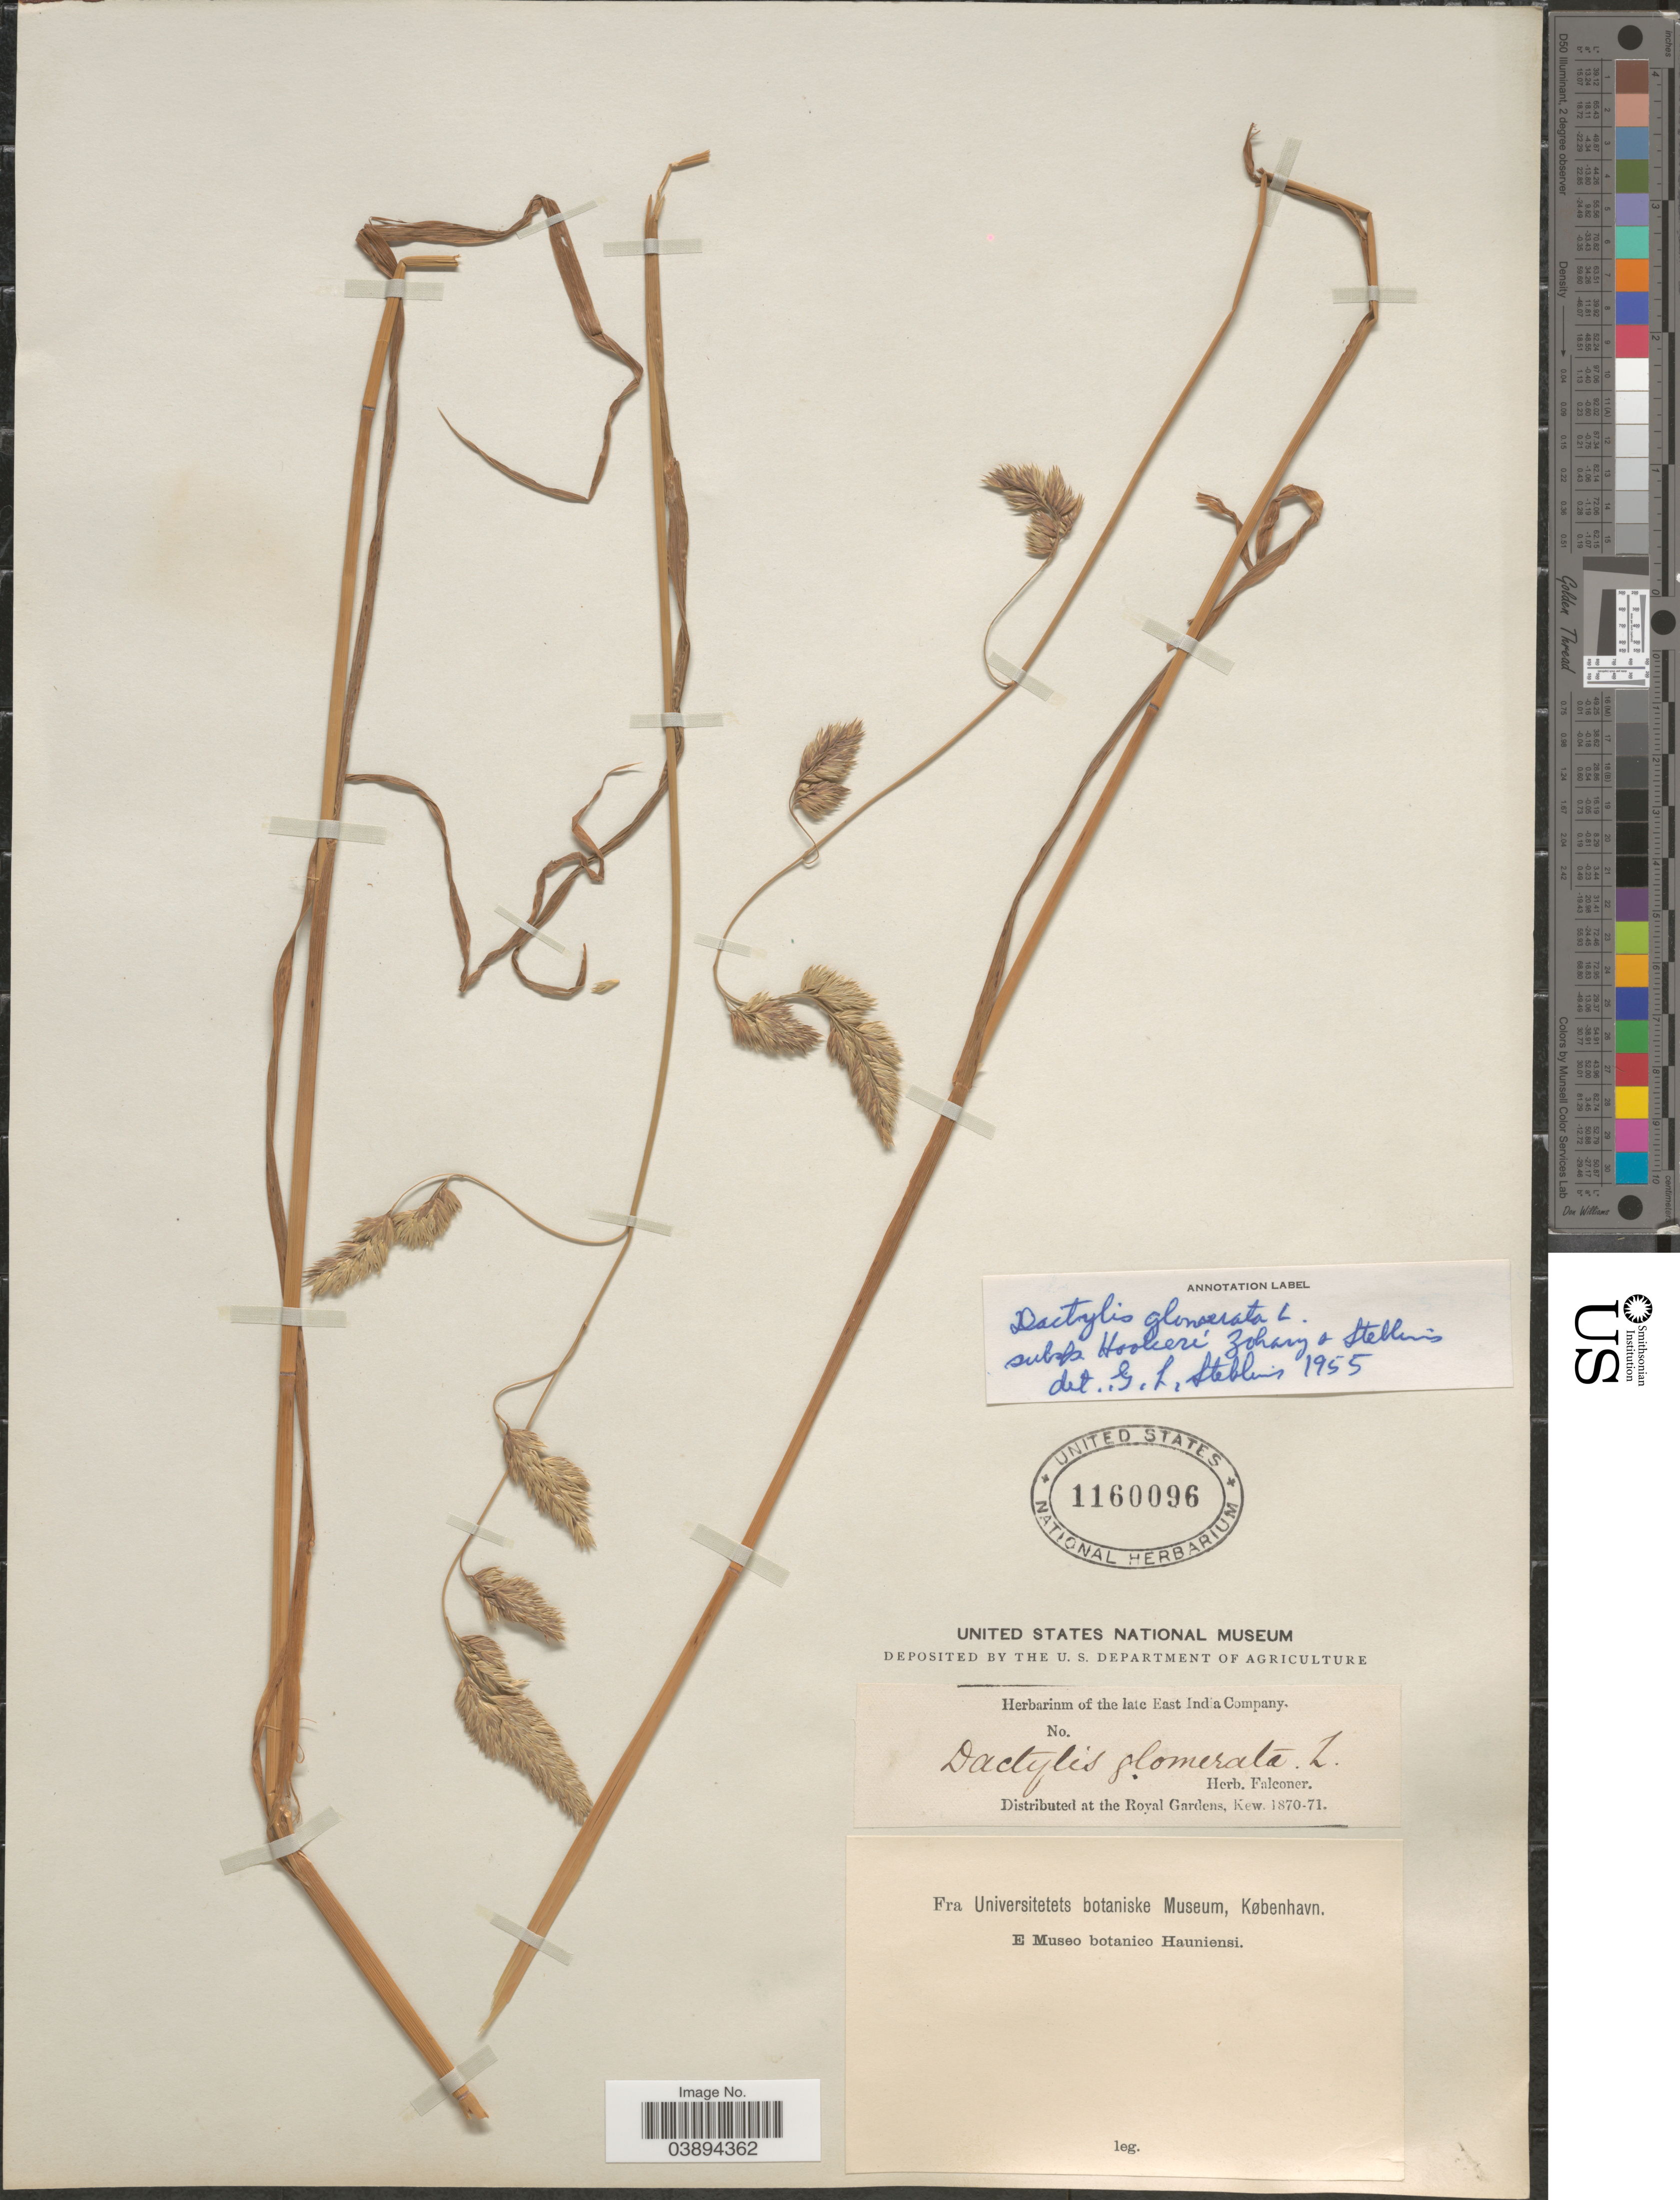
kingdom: Plantae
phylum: Tracheophyta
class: Liliopsida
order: Poales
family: Poaceae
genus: Dactylis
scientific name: Dactylis glomerata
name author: L.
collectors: ex herb. Falconer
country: India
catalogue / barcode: US 1160096